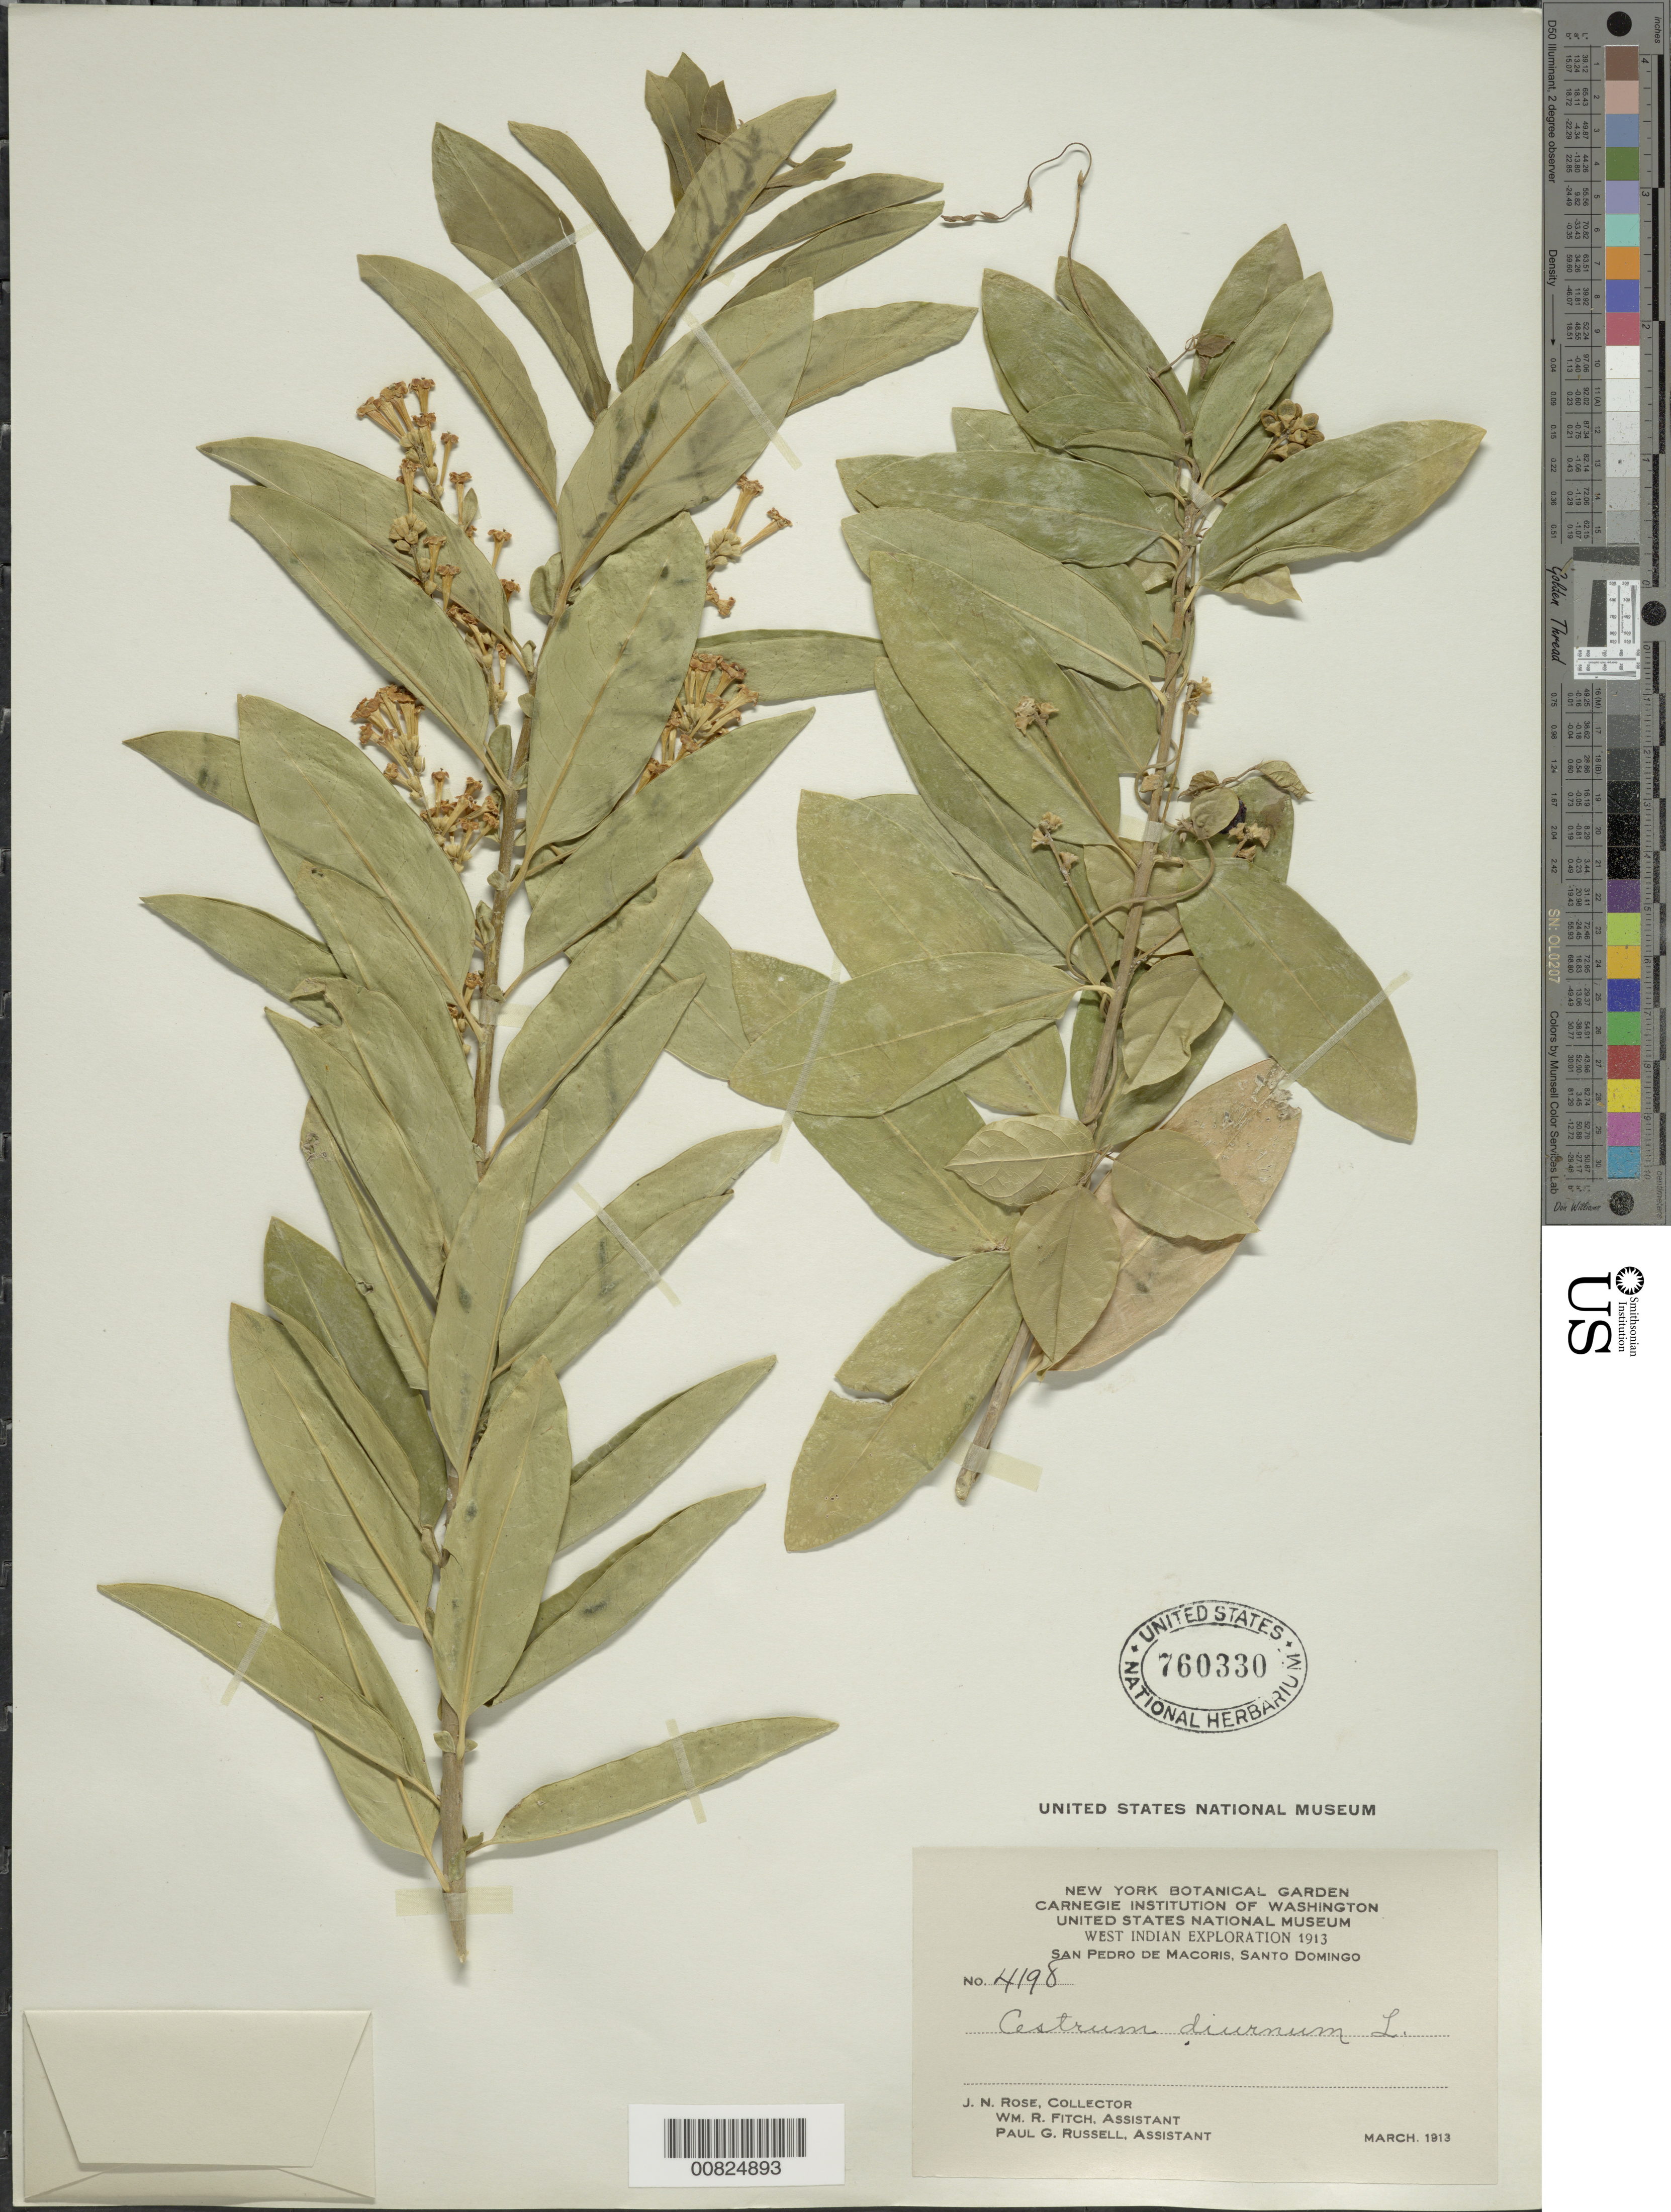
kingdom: Plantae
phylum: Tracheophyta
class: Magnoliopsida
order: Solanales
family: Solanaceae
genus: Cestrum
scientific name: Cestrum diurnum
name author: L.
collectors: J. N. Rose, W. R. Fitch & P. G. Russell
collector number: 4198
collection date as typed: Mar 1913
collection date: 1913-03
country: Dominican Republic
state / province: San Pedro de Macoris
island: Hispaniola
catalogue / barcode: US 760330